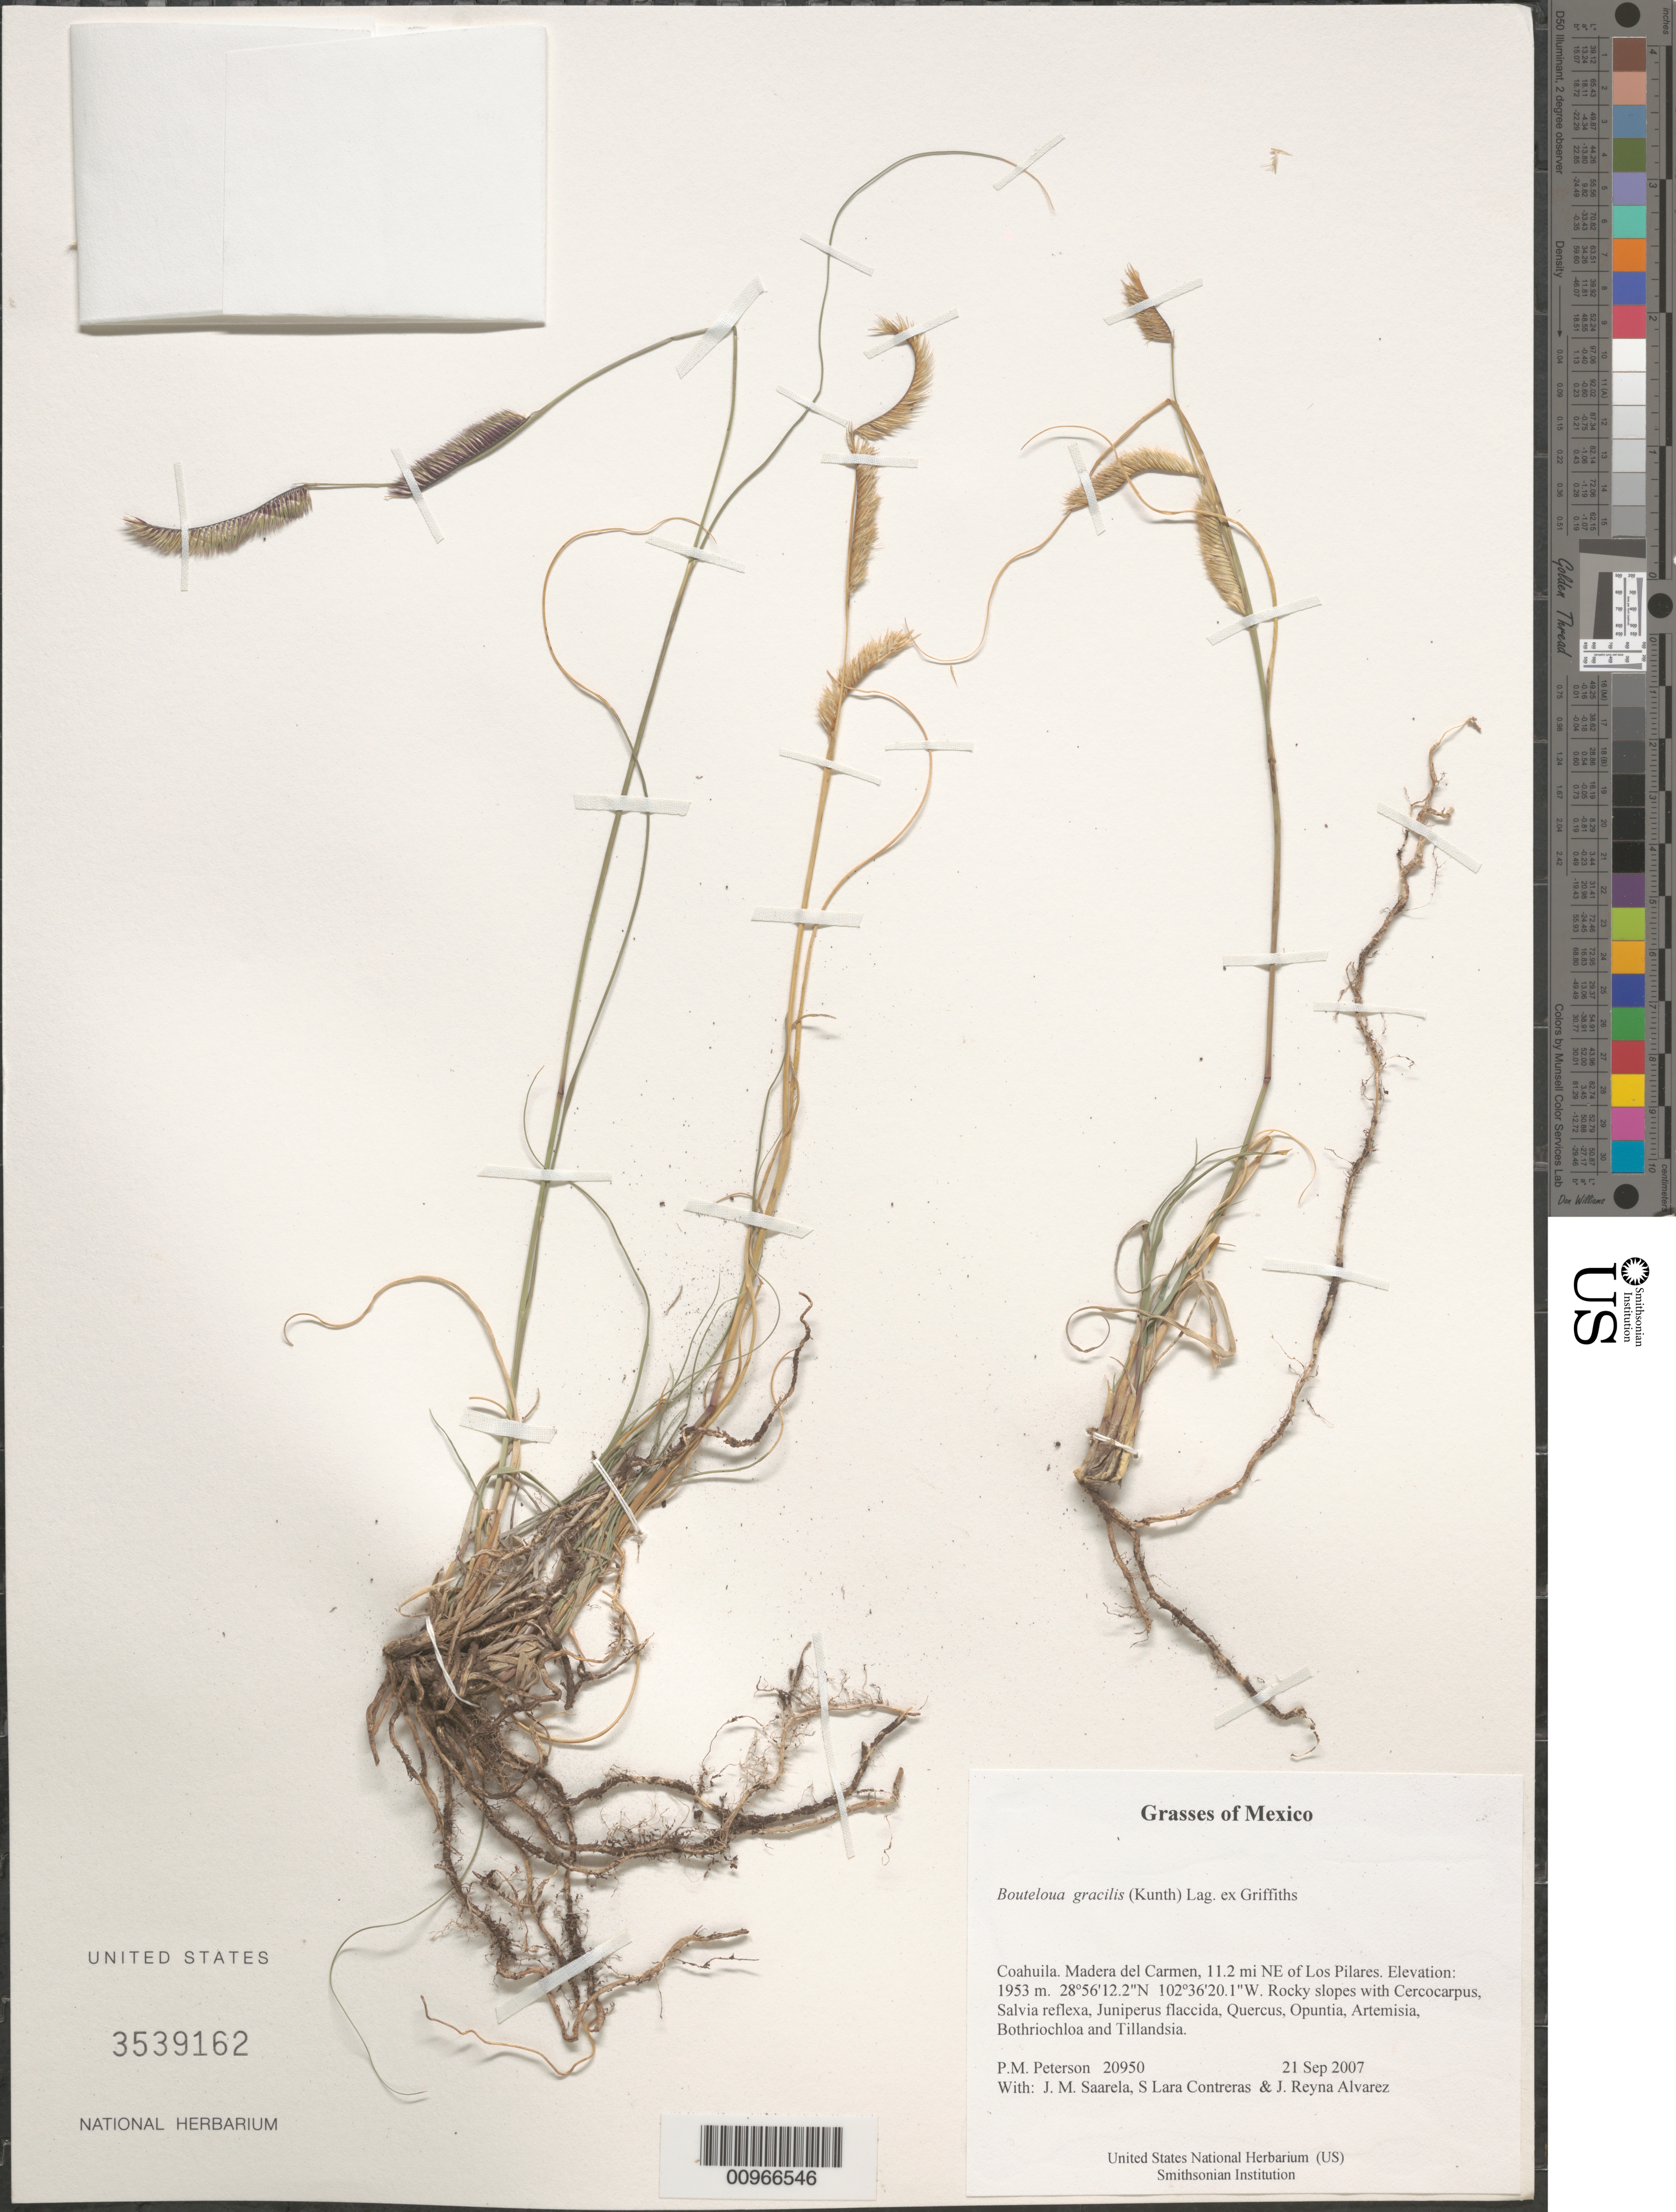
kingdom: Plantae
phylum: Tracheophyta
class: Liliopsida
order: Poales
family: Poaceae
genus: Bouteloua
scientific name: Bouteloua gracilis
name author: (Kunth) Lag. ex Griffiths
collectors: P. M. Peterson, J. Saarela, S. Lara Contreras & J. Reyna Alvarez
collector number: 20950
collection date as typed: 21 Sep 2007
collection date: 2007-09-21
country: Mexico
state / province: Coahuila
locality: Madera del Carmen, 11.2 mi NE of Los Pilares.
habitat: Rocky slopes with Cercocarpus, Salvia reflexa, Juniperus flaccida, Quercus, Opuntia, Artemisia, Bothriochloa and Tillandsia.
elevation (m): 1953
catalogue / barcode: US 3539162